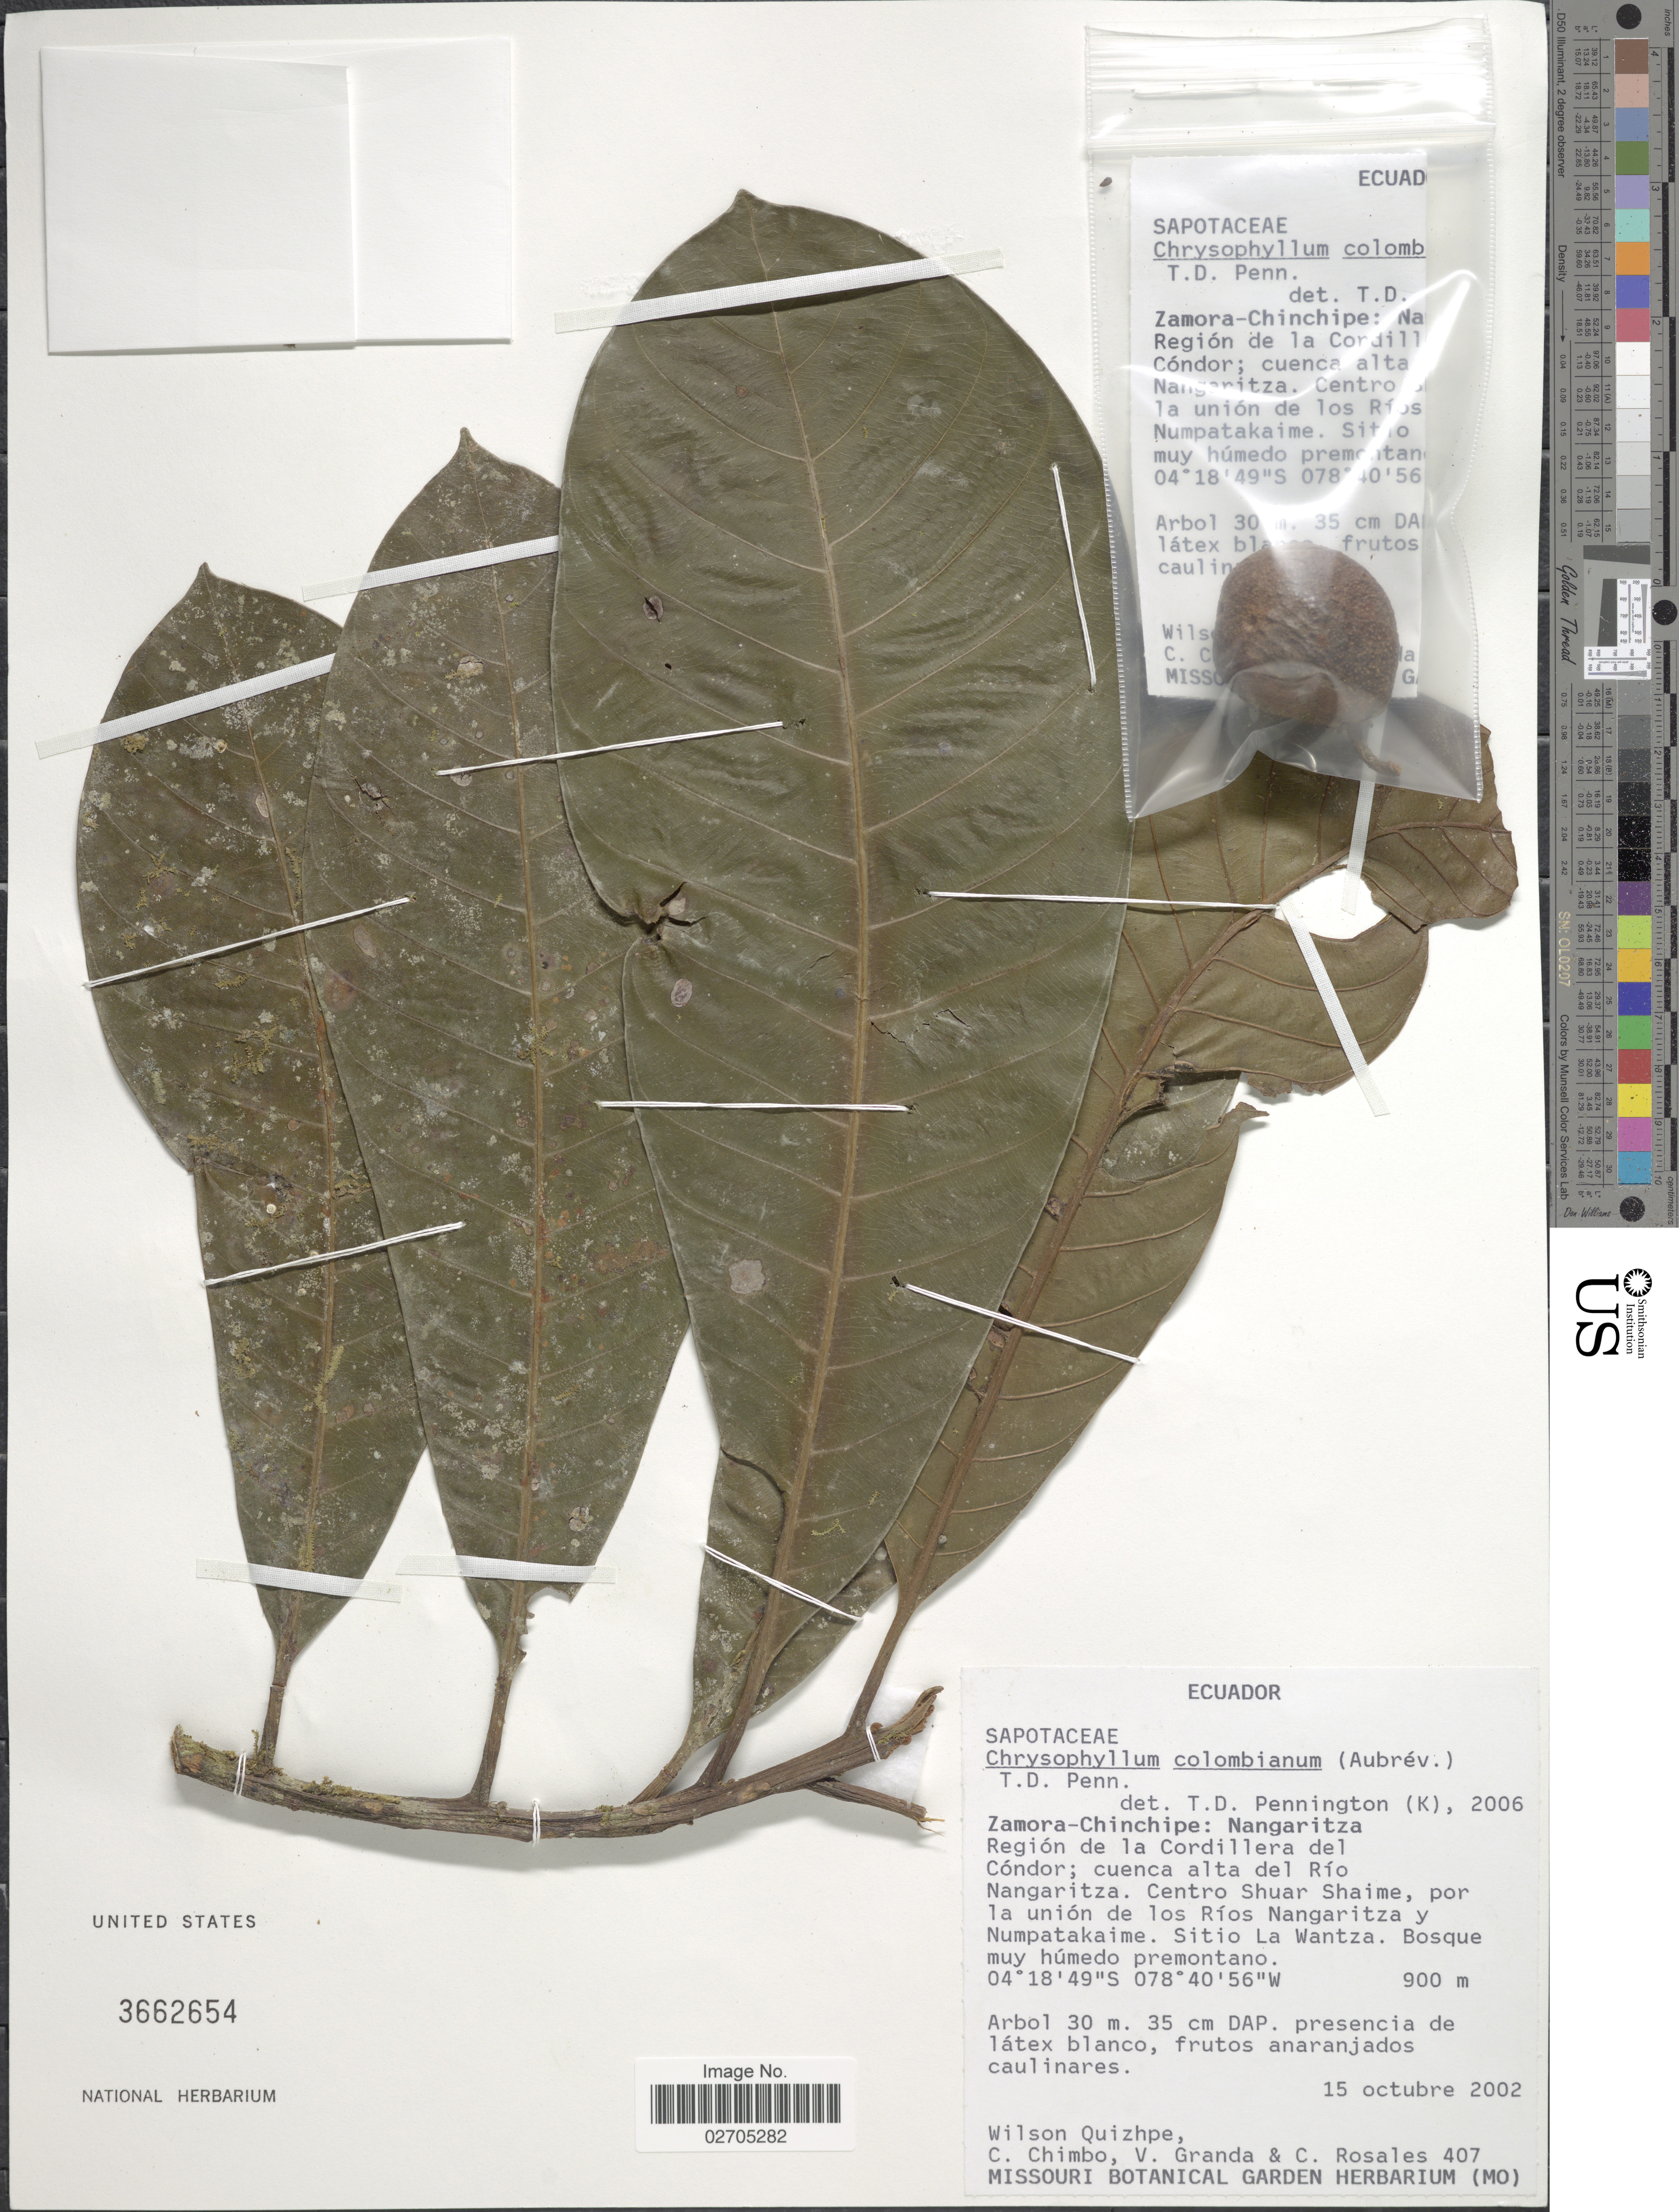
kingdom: Plantae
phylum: Tracheophyta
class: Magnoliopsida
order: Ericales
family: Sapotaceae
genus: Chrysophyllum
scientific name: Chrysophyllum colombianum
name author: (Aubr.) T.D. Penn.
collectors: W. Quizhpe, C. Chimbo, V. Granda & C. Rosales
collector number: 407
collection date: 2002-10-15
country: Ecuador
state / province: Zamora-Chinchipe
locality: Nangaritza, Region de la Cordillera del Condor; cuenca alta del Rio Nangaritza, Centro Shuar Shaime, por la union de los Nangaritza y Numpatakaime, Sitio La Wantza.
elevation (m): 900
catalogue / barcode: US 3662654